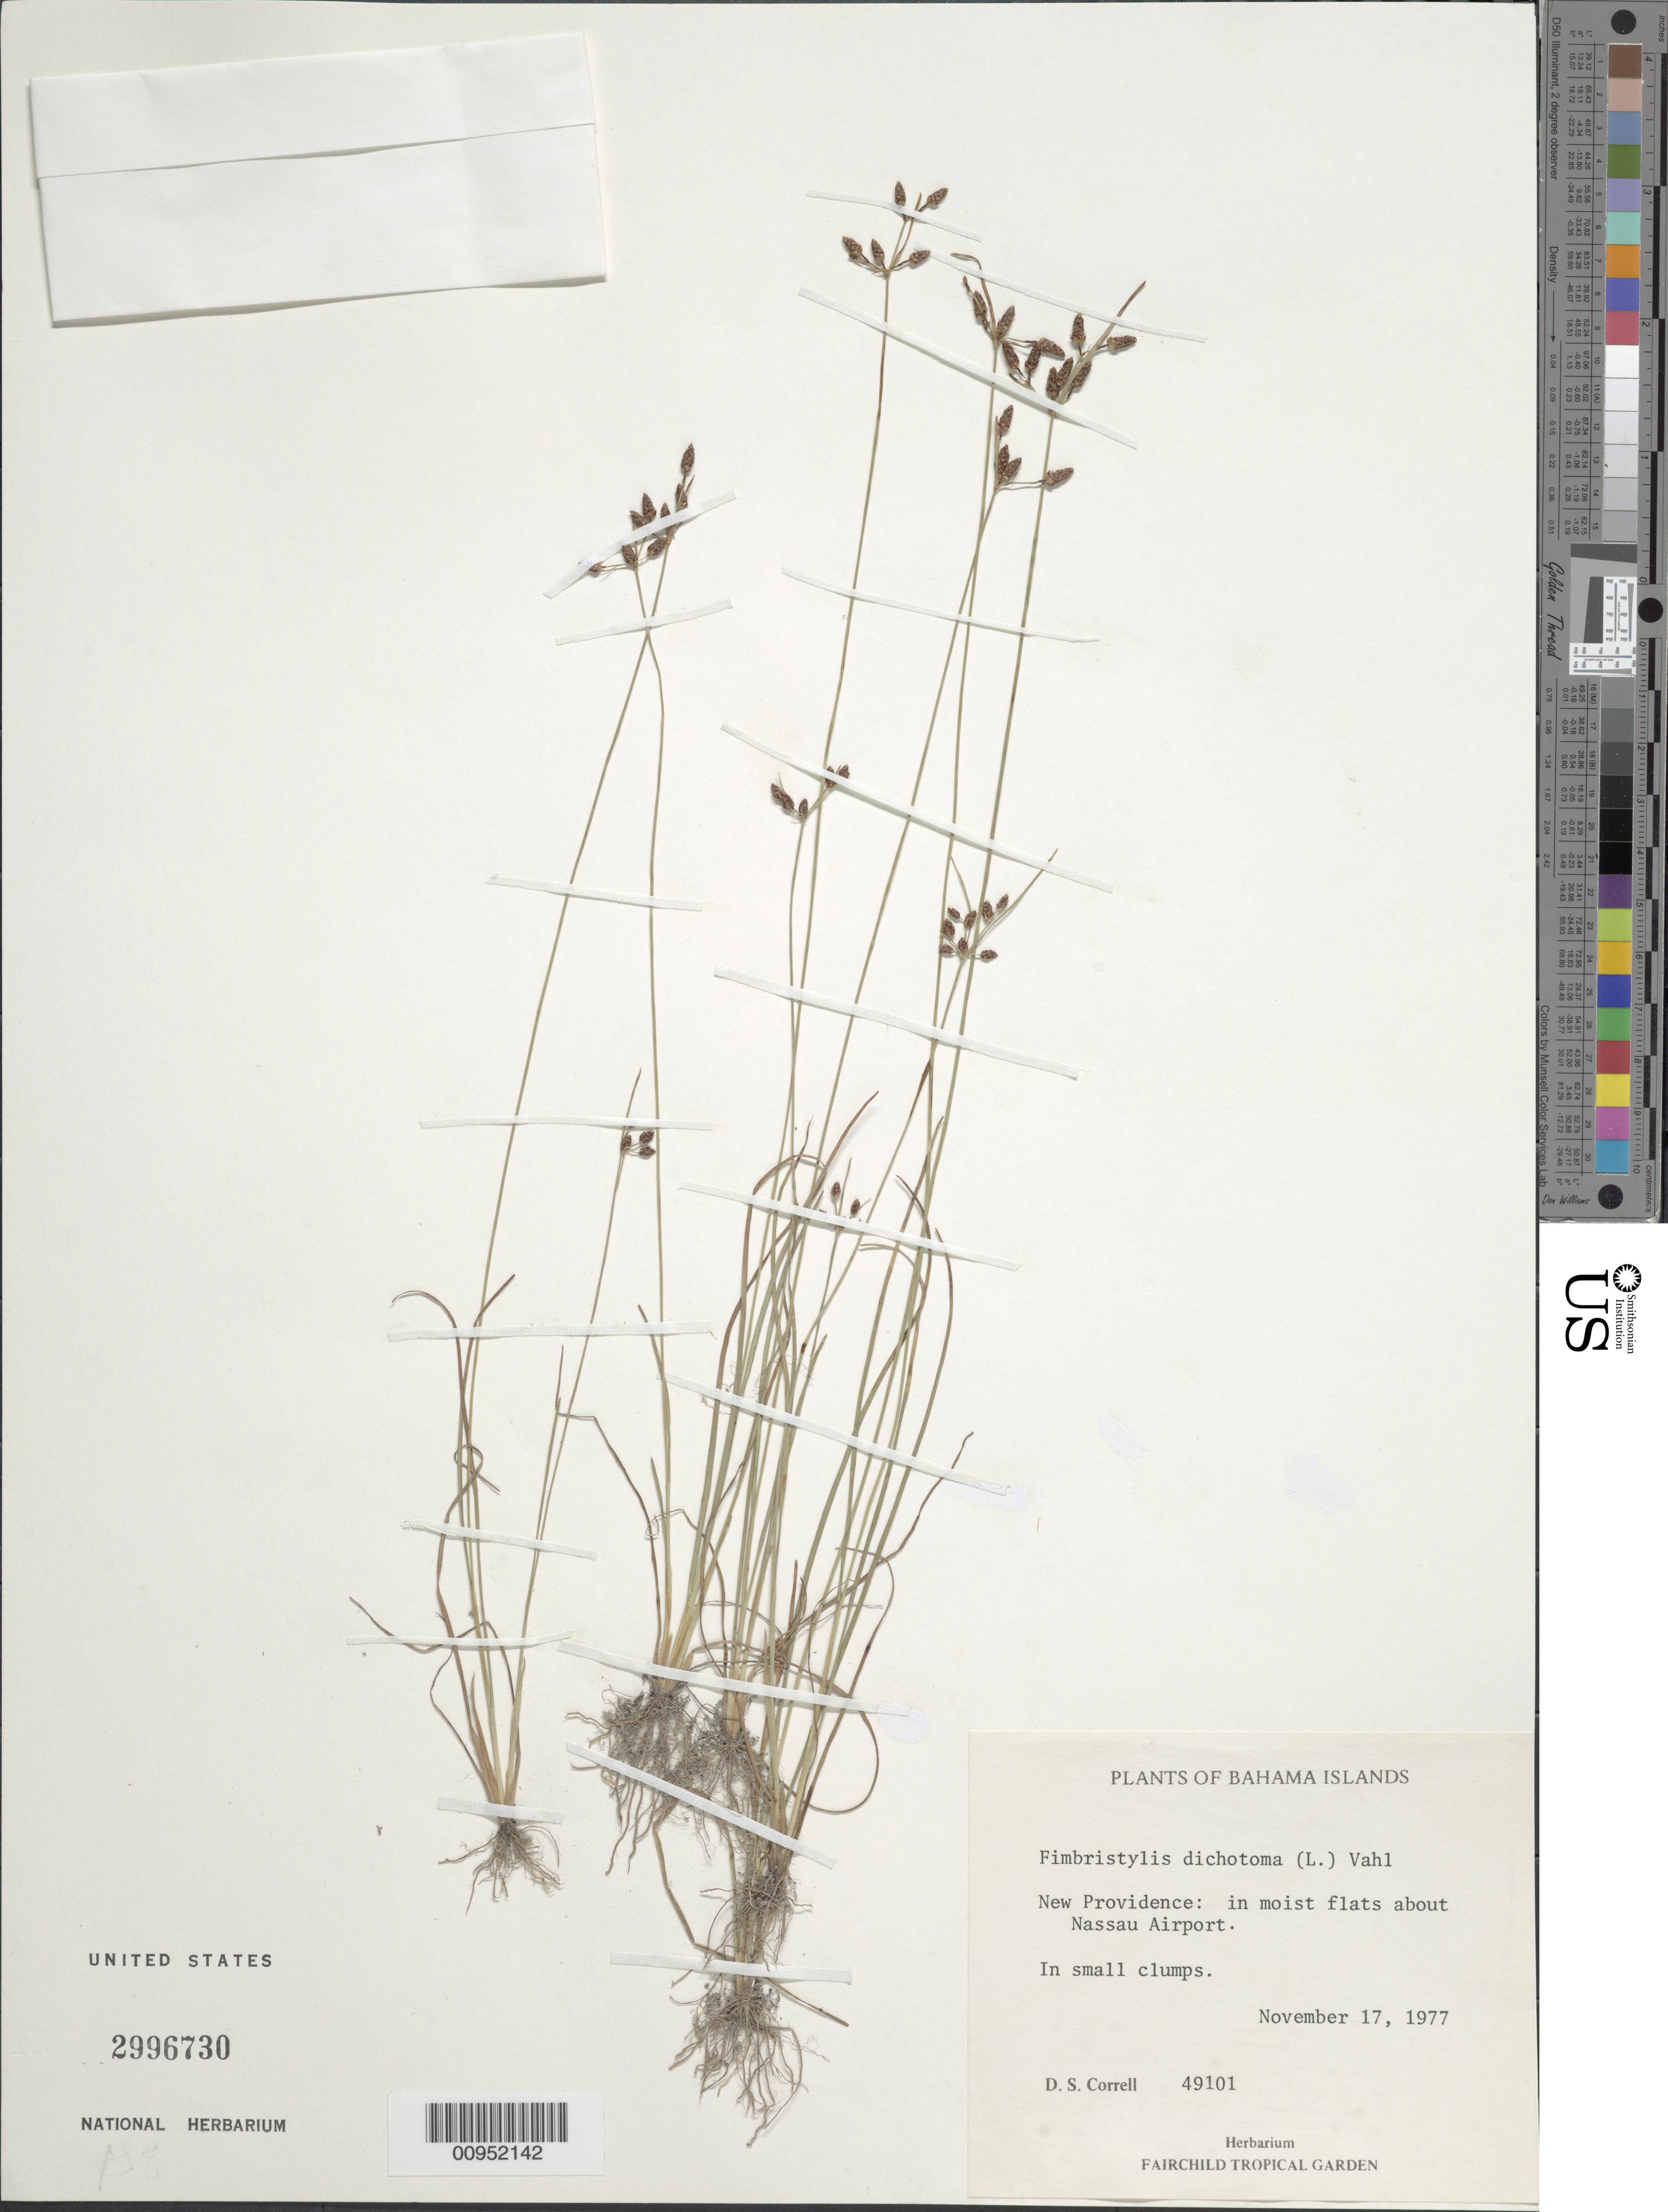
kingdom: Plantae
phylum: Tracheophyta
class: Liliopsida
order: Poales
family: Cyperaceae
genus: Fimbristylis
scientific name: Fimbristylis dichotoma subsp. dichotoma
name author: (L.) Vahl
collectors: D. S. Correll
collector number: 49101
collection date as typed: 17 Nov 1977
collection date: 1977-11-17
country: Bahamas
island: New Providence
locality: About Nassau Airport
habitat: In moist flats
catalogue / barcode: US 2996730